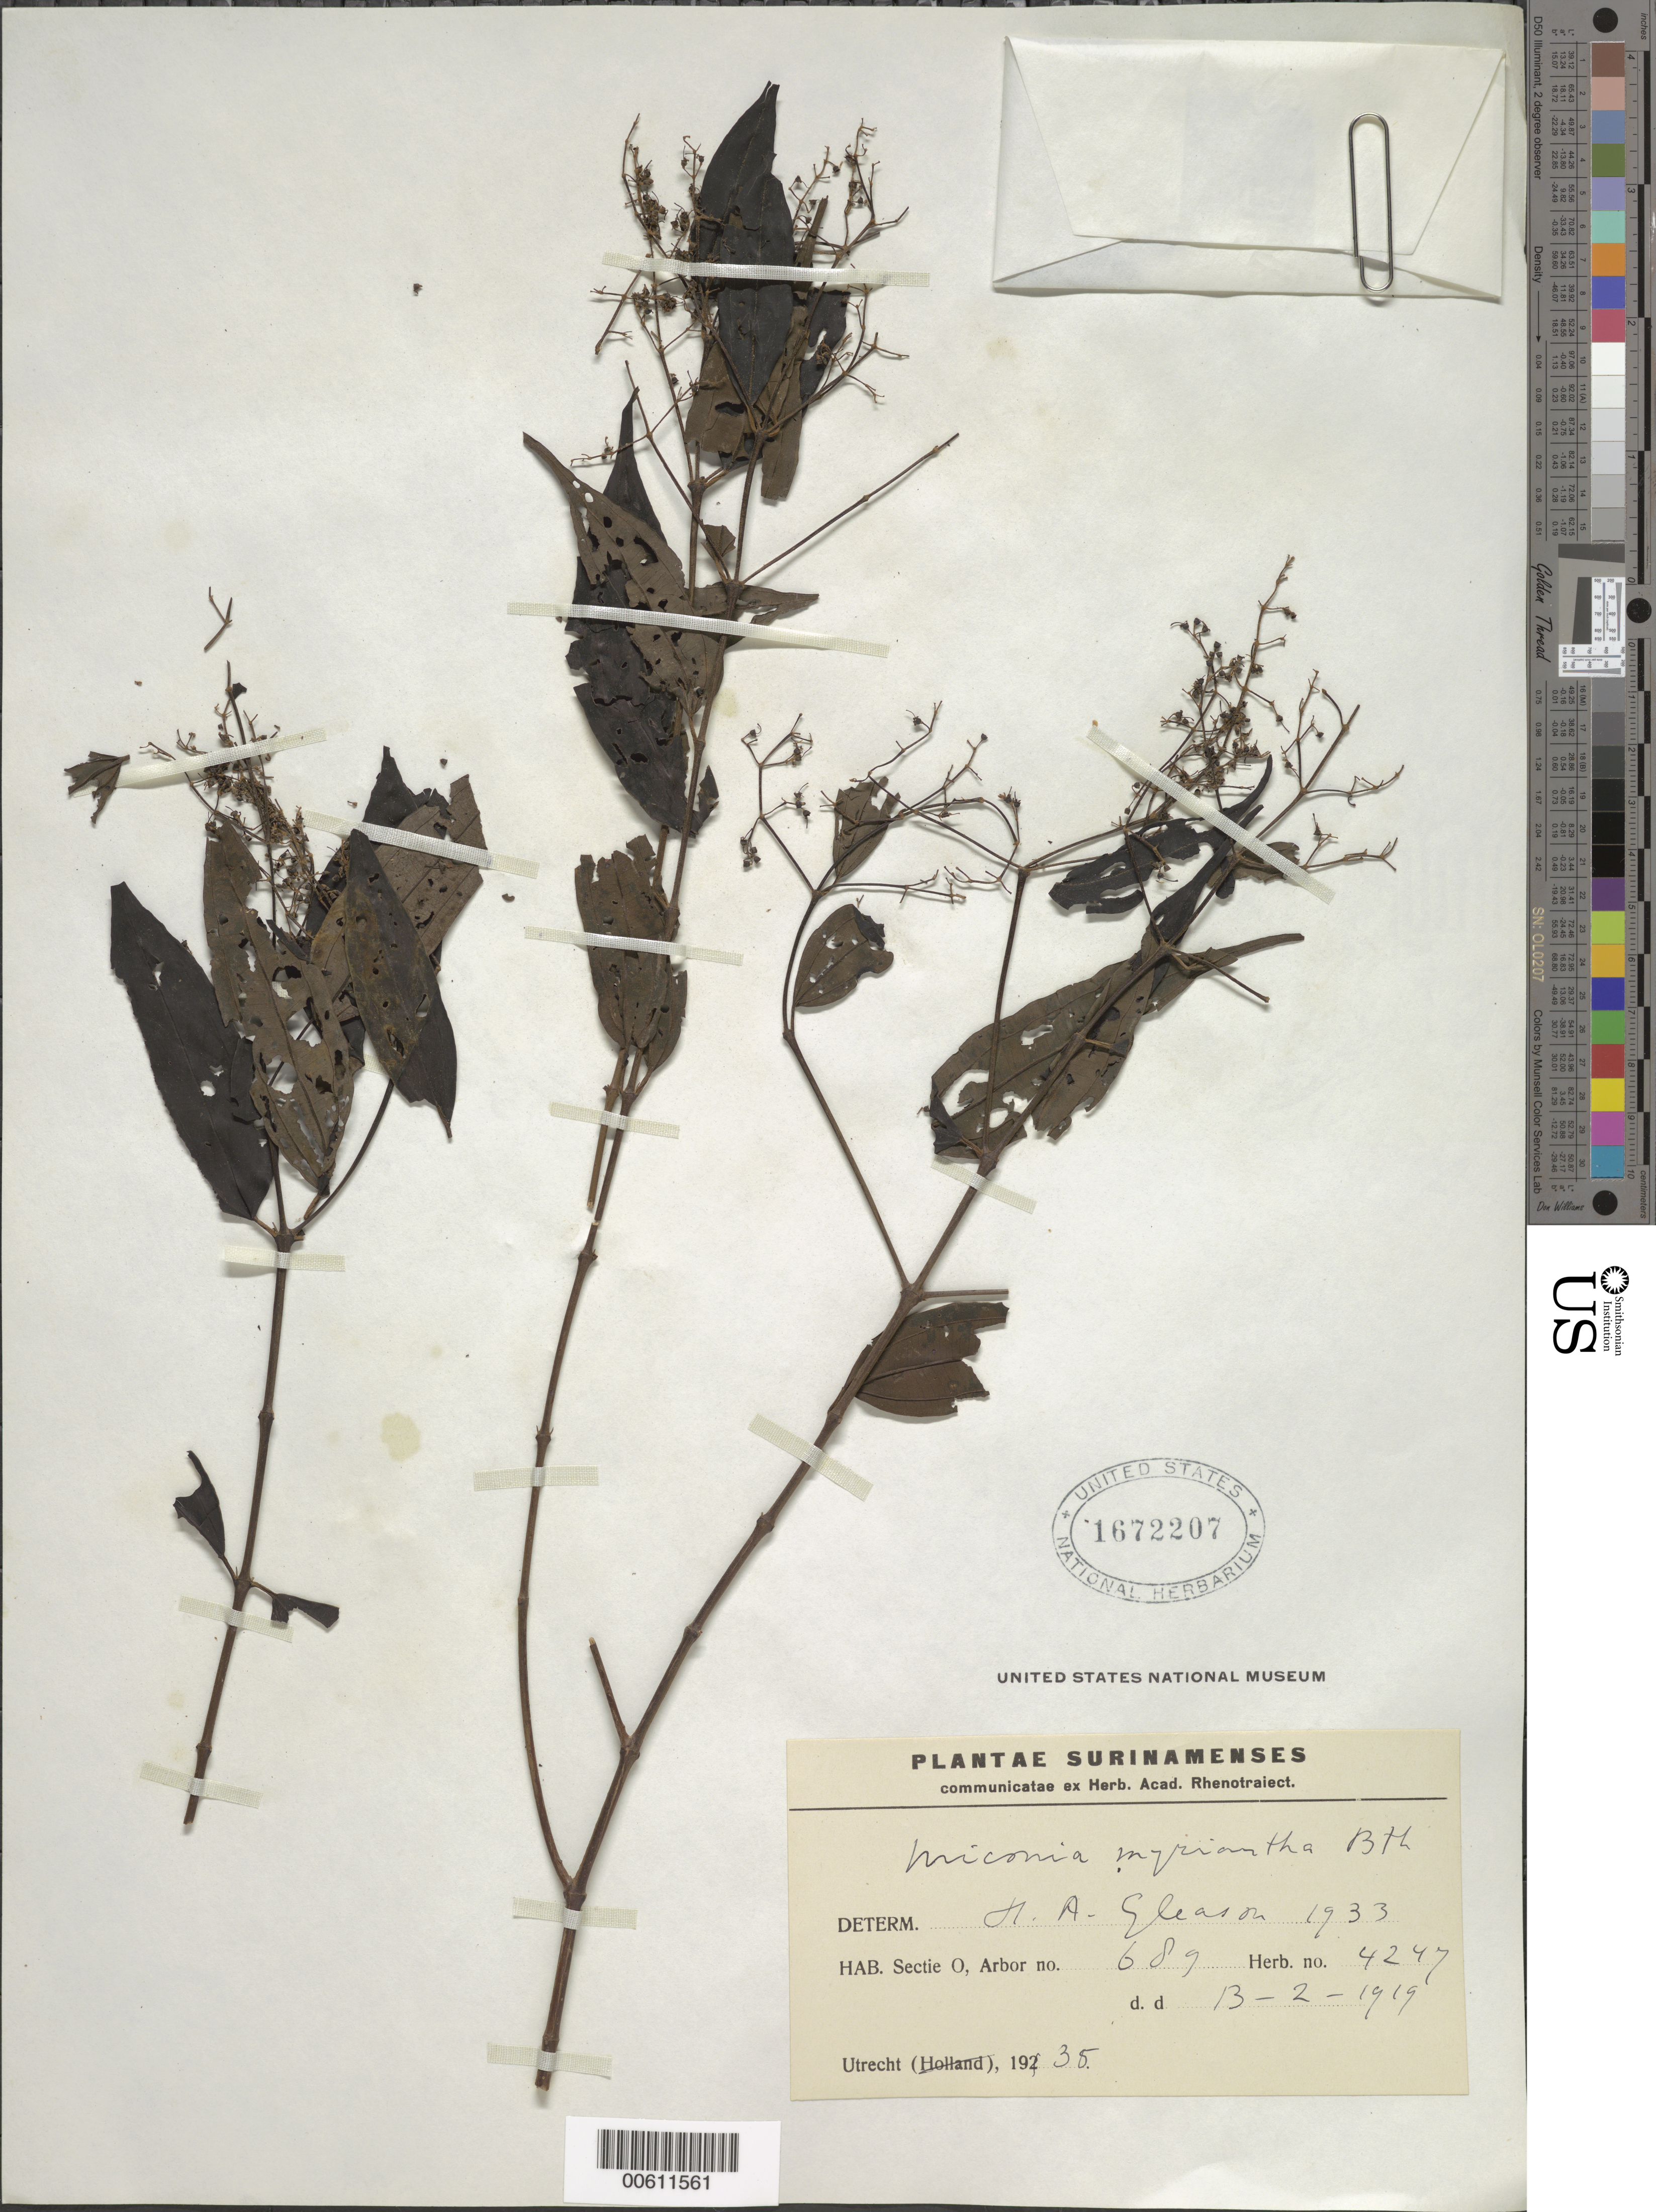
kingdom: Plantae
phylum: Tracheophyta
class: Magnoliopsida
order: Myrtales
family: Melastomataceae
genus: Miconia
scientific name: Miconia myriantha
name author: Benth.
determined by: Gleason, H. A.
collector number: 4247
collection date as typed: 13-Feb-19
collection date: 1919-02-13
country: Suriname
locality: Sectie O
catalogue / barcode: US 1672207